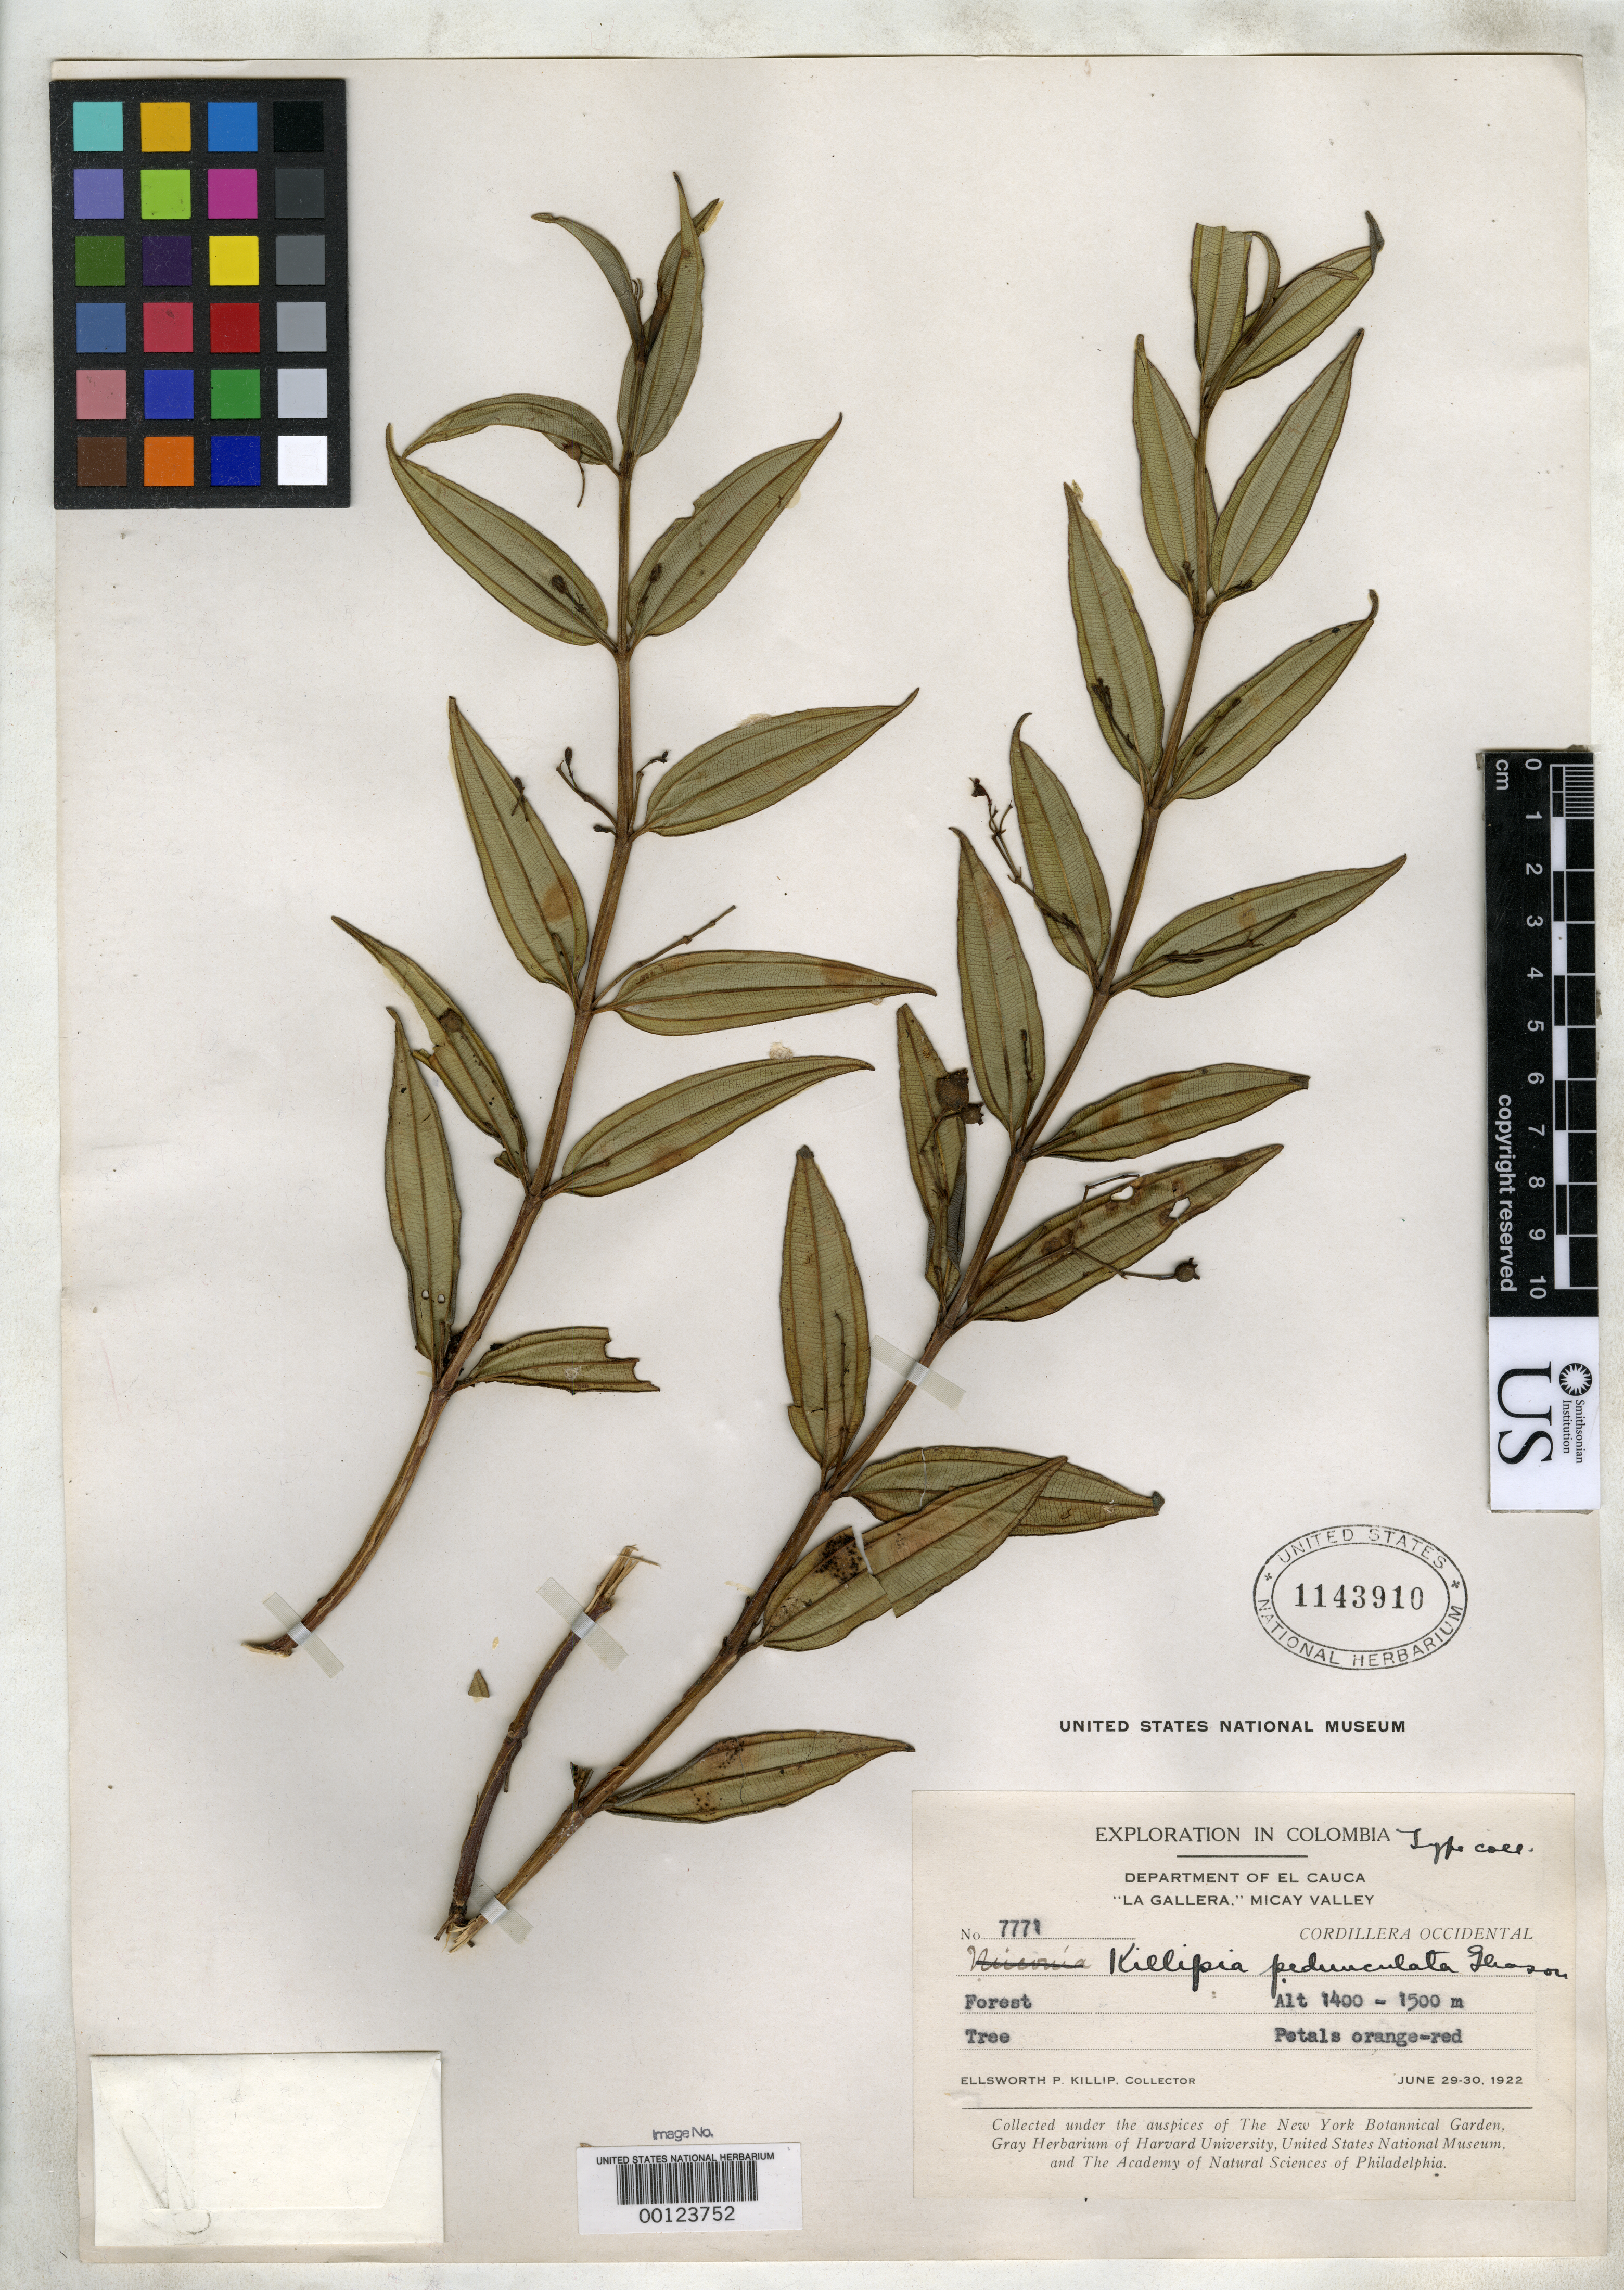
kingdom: Plantae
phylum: Tracheophyta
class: Magnoliopsida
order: Myrtales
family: Melastomataceae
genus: Killipia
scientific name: Killipia pedunculata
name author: Gleason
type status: Isotype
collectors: E. P. Killip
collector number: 7771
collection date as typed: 29 Jun 1922 to 30 Jun 1922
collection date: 1922-06-29/1922-06-30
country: Colombia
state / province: Cauca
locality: La Gallera, Micay Valley.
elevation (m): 1400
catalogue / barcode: US 1143910